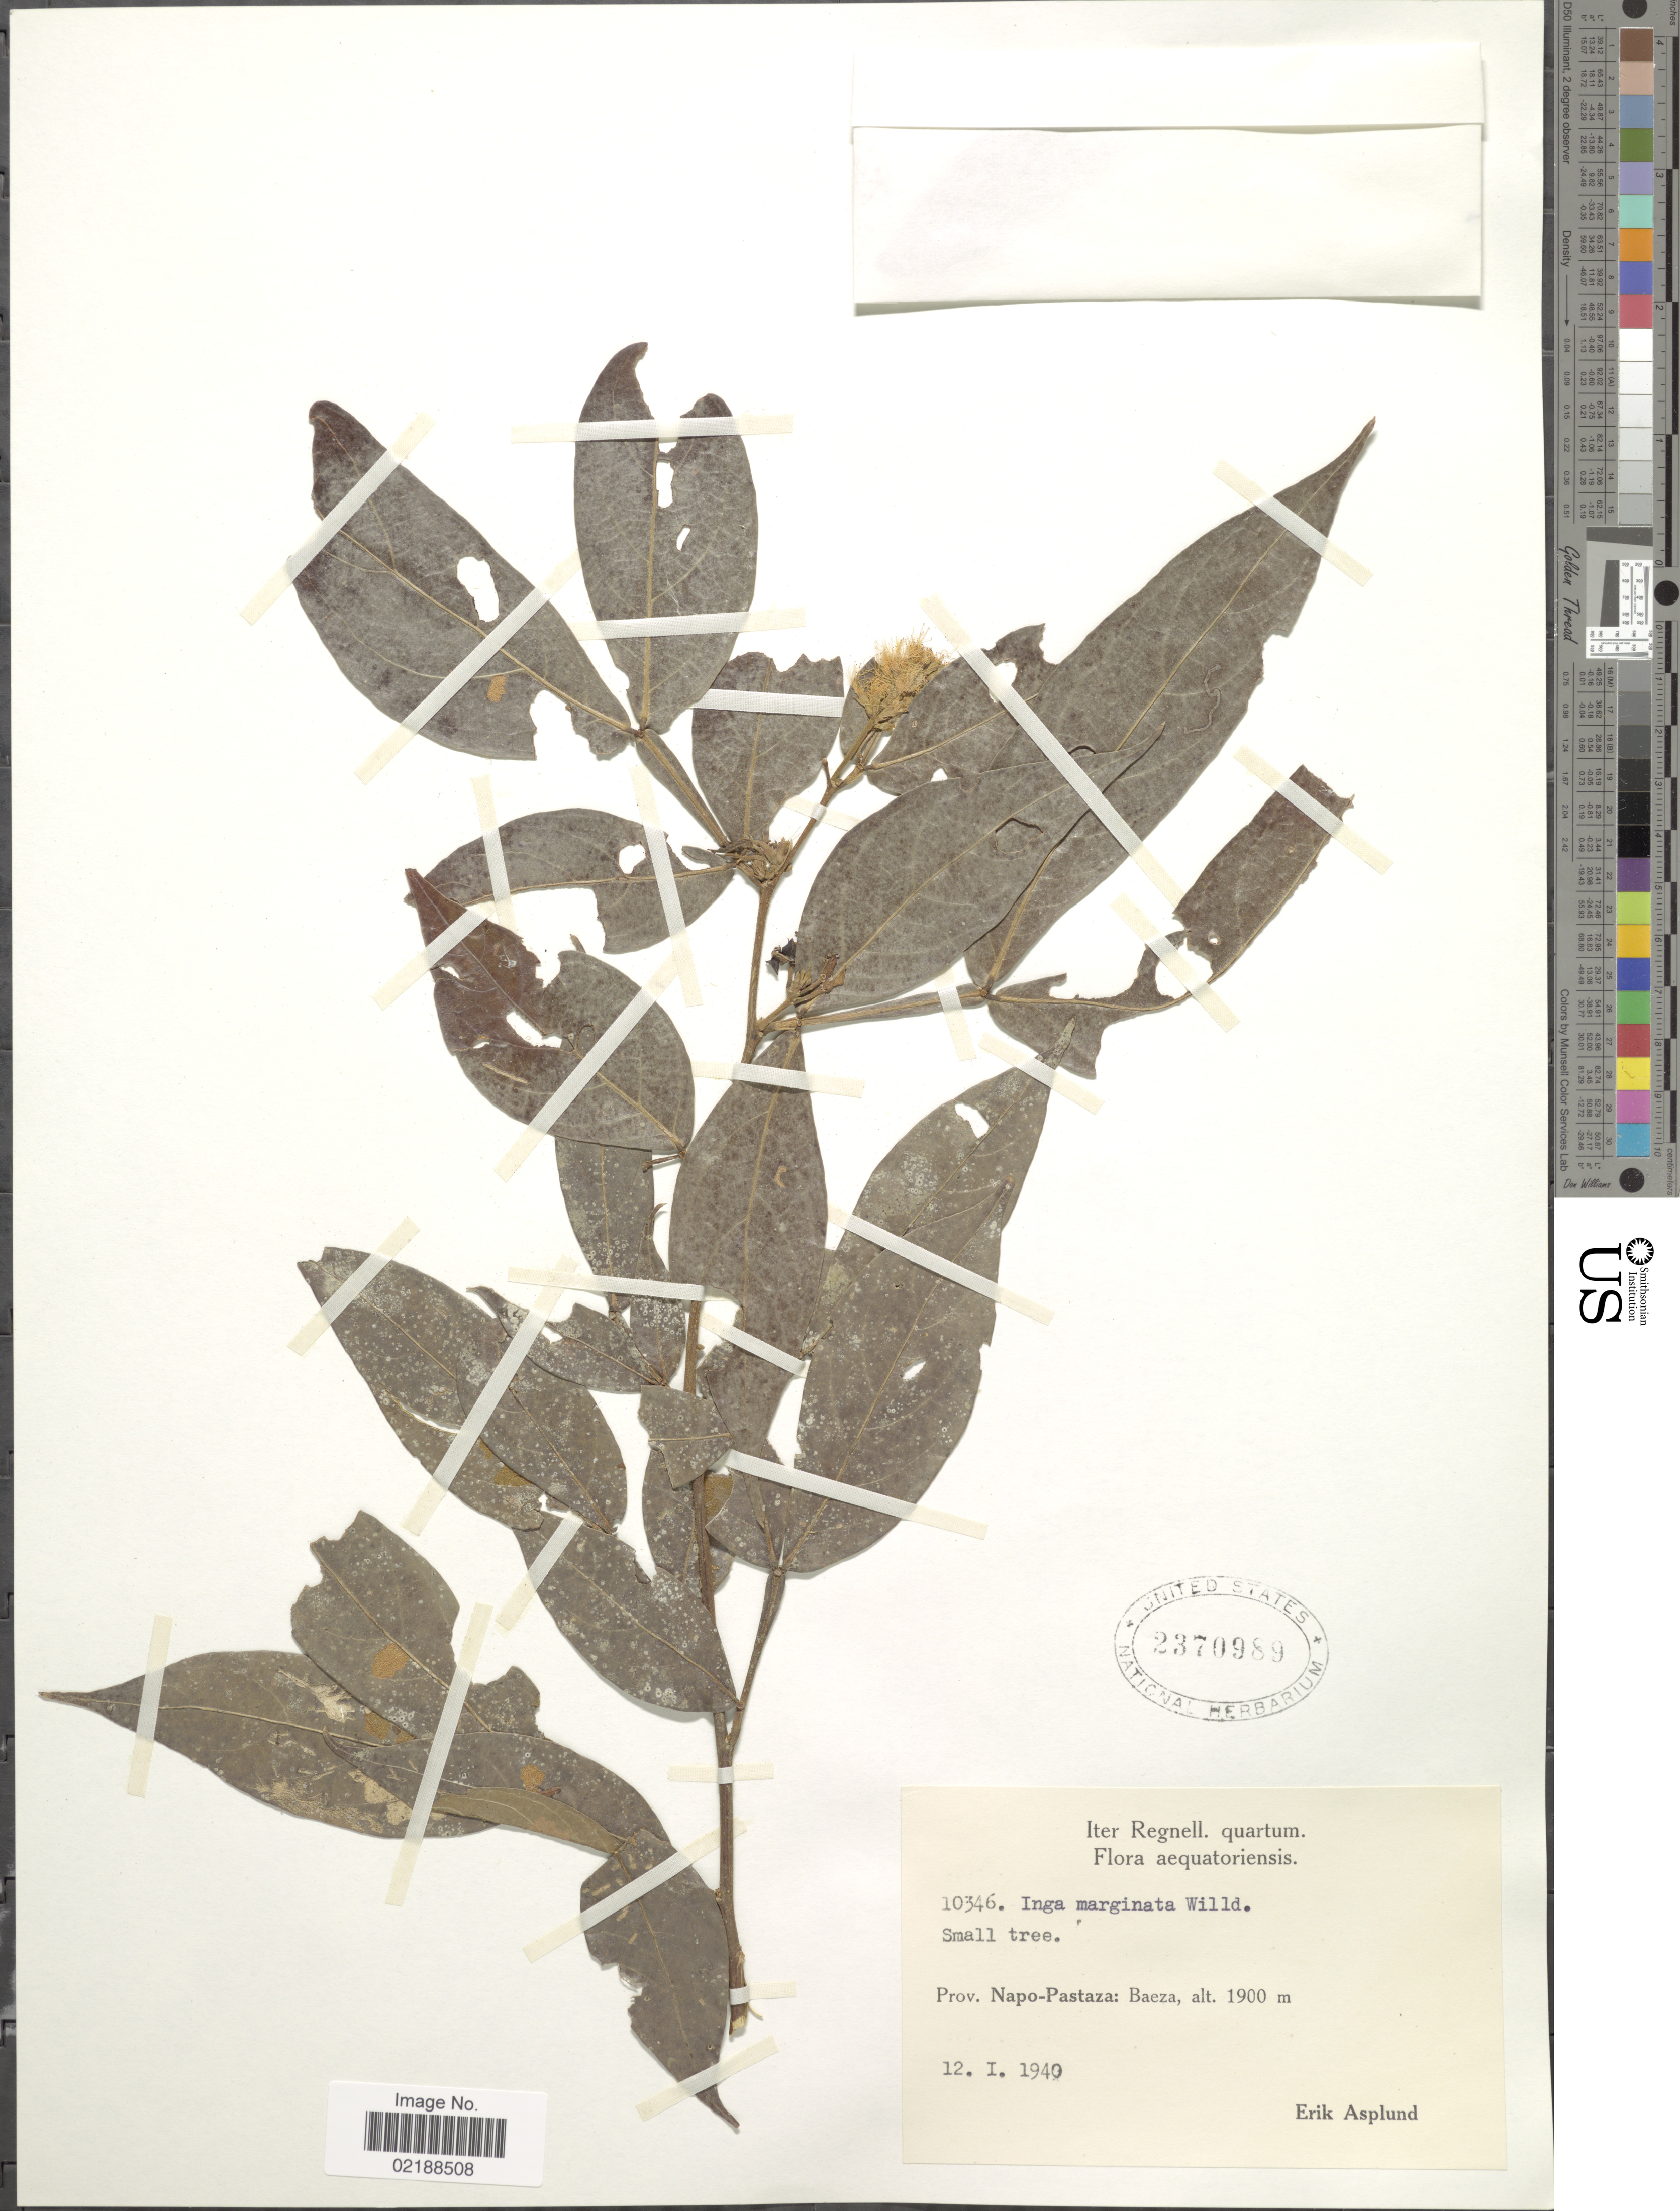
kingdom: Plantae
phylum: Tracheophyta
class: Magnoliopsida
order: Fabales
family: Fabaceae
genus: Inga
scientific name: Inga marginata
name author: Willd.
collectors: E. Asplund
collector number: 10346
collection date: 1940-01-12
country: Ecuador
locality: Prov. Napo-Pastaza: Baeza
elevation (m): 1900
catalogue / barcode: US 2370989